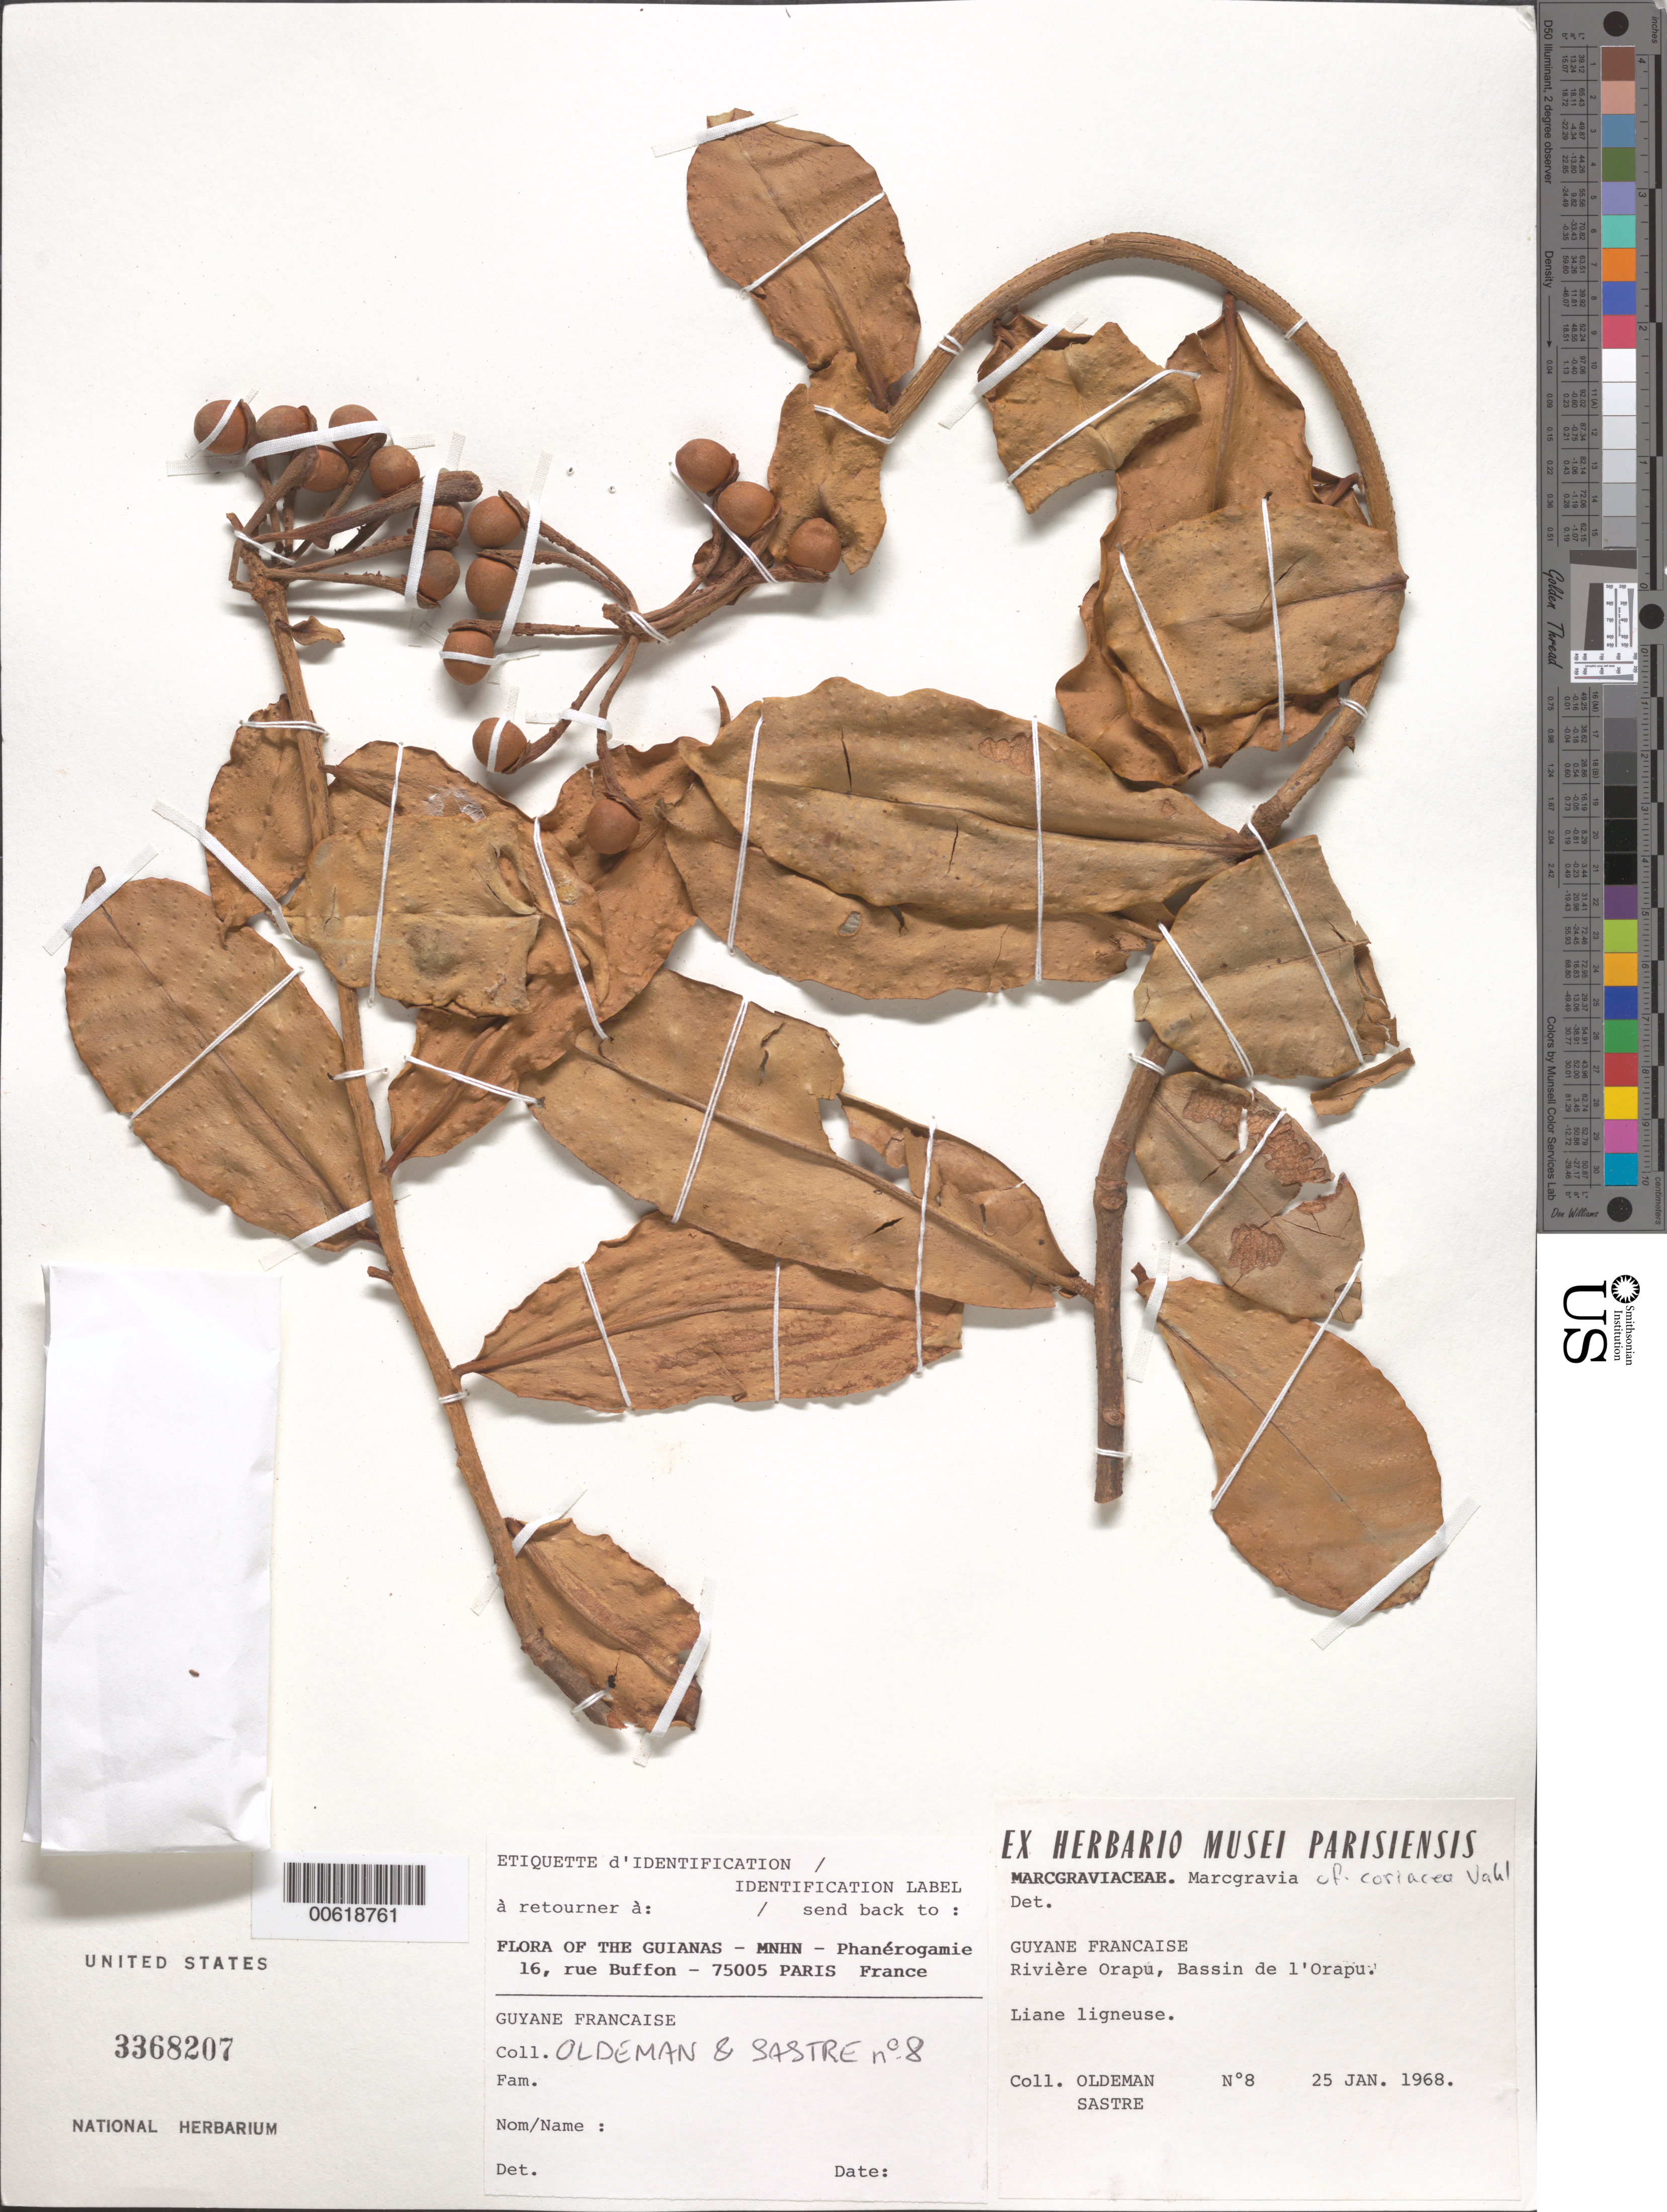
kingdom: Plantae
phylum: Tracheophyta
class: Magnoliopsida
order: Ericales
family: Marcgraviaceae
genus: Marcgravia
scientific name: Marcgravia coriacea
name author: Vahl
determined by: Hollowell, T. H., (BOT), Smithsonian Institution - National Museum of Natural History (UNITED STATES)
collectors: R. Oldeman & C. H. L. Sastre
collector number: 8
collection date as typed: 25-Jan-68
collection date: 1968-01-25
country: French Guiana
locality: Rivière Orapu, Bassin de l'Orapu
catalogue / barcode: US 3368207